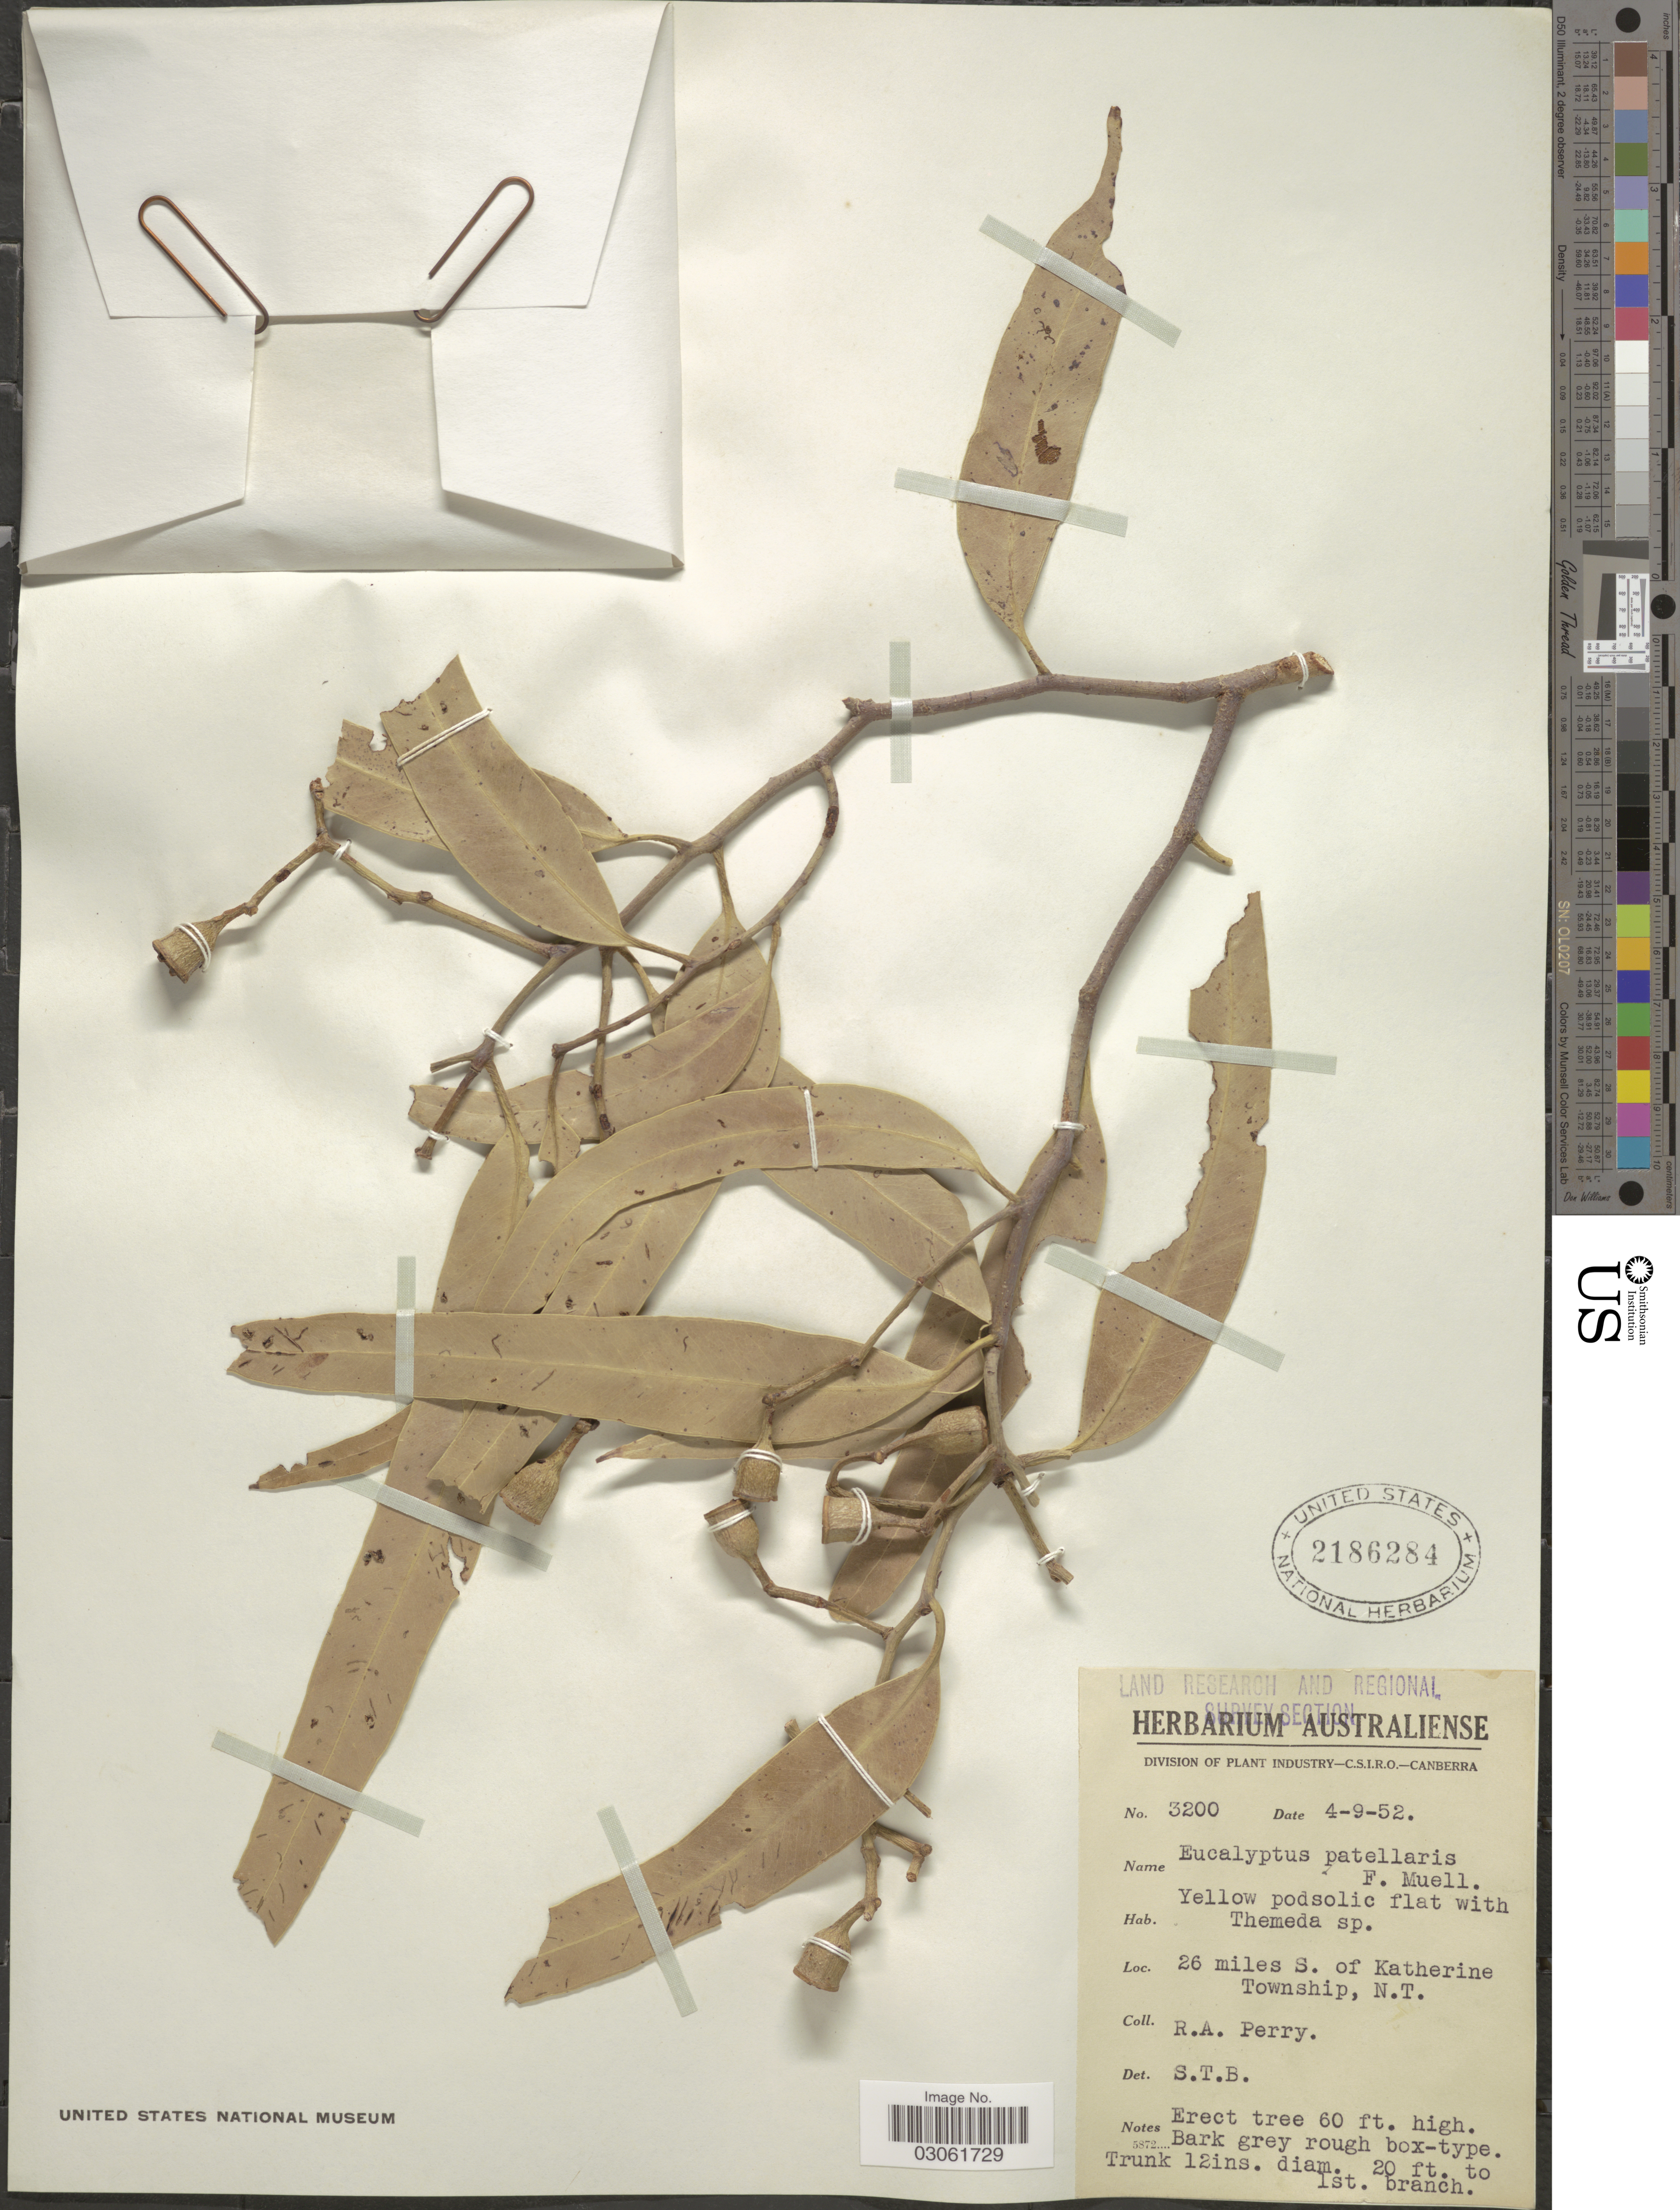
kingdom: Plantae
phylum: Tracheophyta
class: Magnoliopsida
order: Myrtales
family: Myrtaceae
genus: Eucalyptus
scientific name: Eucalyptus patellaris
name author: F. Muell.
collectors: Perry, R. A.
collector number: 3200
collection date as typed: Transcribed d/m/y: 4/9/52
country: Australia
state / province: Northern Territory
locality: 26 miles s. of Katherine Township.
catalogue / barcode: US 2186284